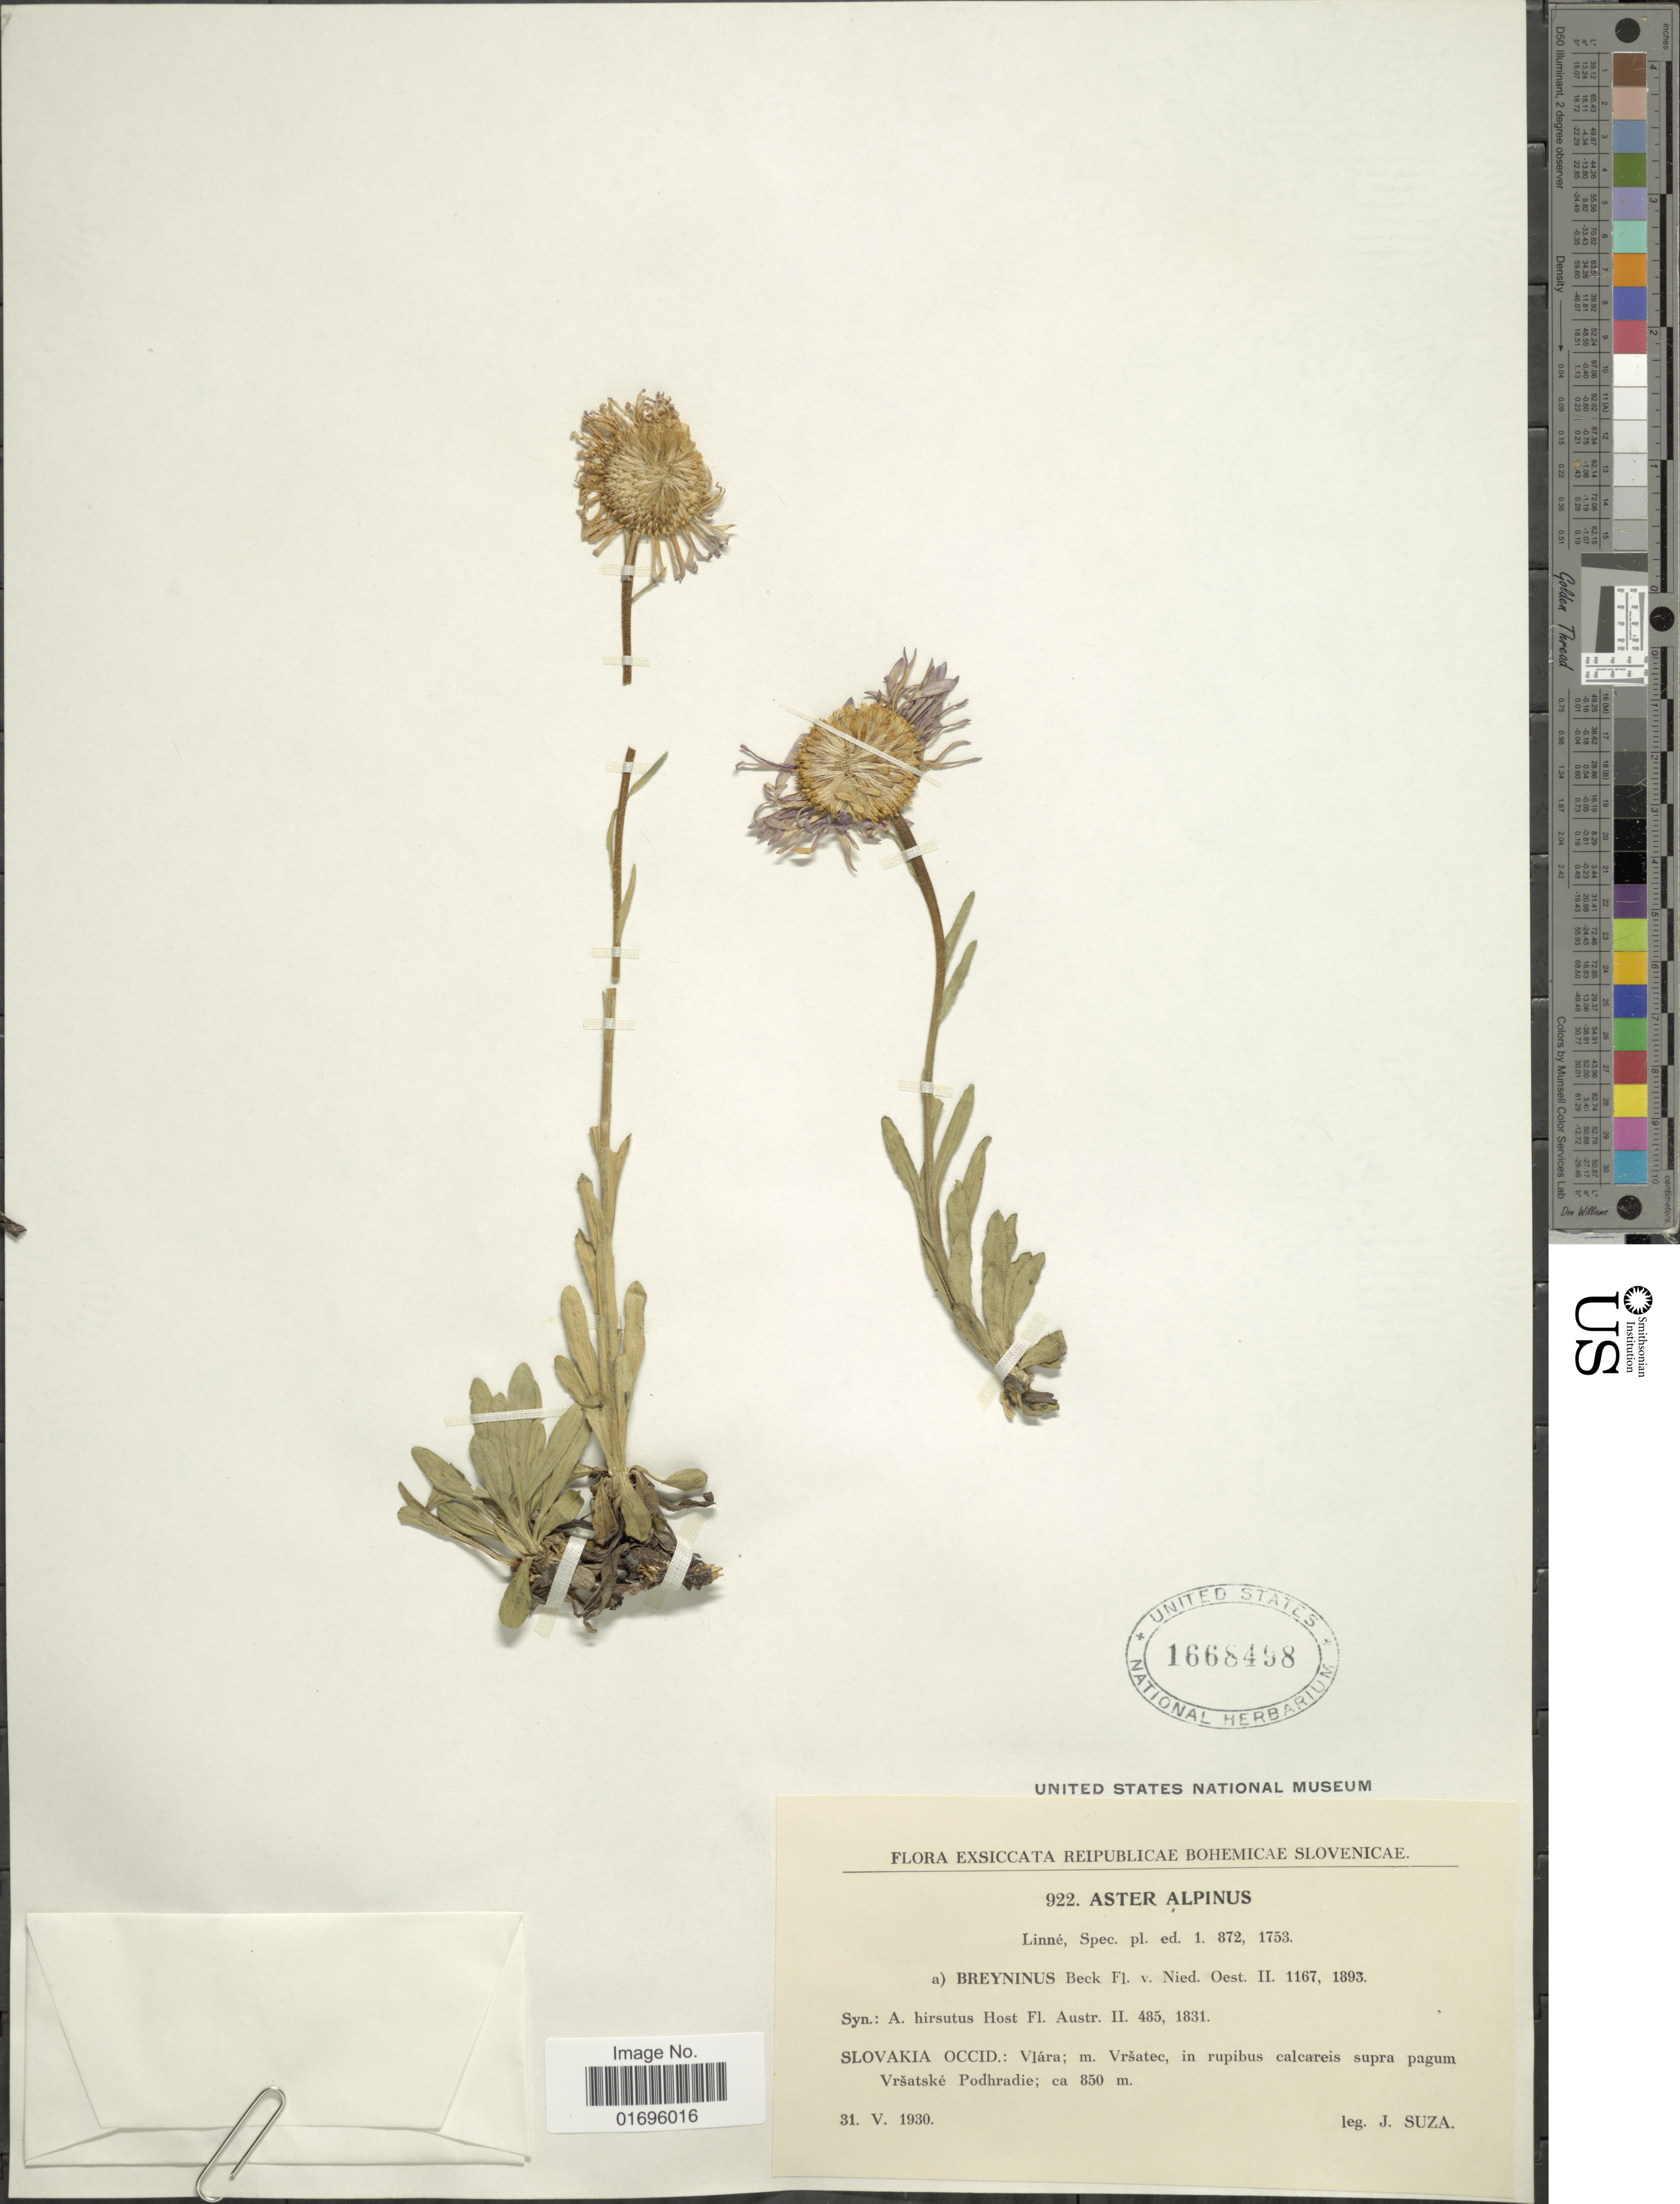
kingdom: Plantae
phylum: Tracheophyta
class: Magnoliopsida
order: Asterales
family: Asteraceae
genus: Aster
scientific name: Aster alpinus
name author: L.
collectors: J. Suza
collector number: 922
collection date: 1930-05-31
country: Slovenia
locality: Reipublicae Bohemicae Slovenicae. Slovakia Occid.: Vlára; m. Vrsatec, in rupibus calcareis supra pagum Vrsatské Podhradie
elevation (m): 850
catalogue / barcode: US 1668498